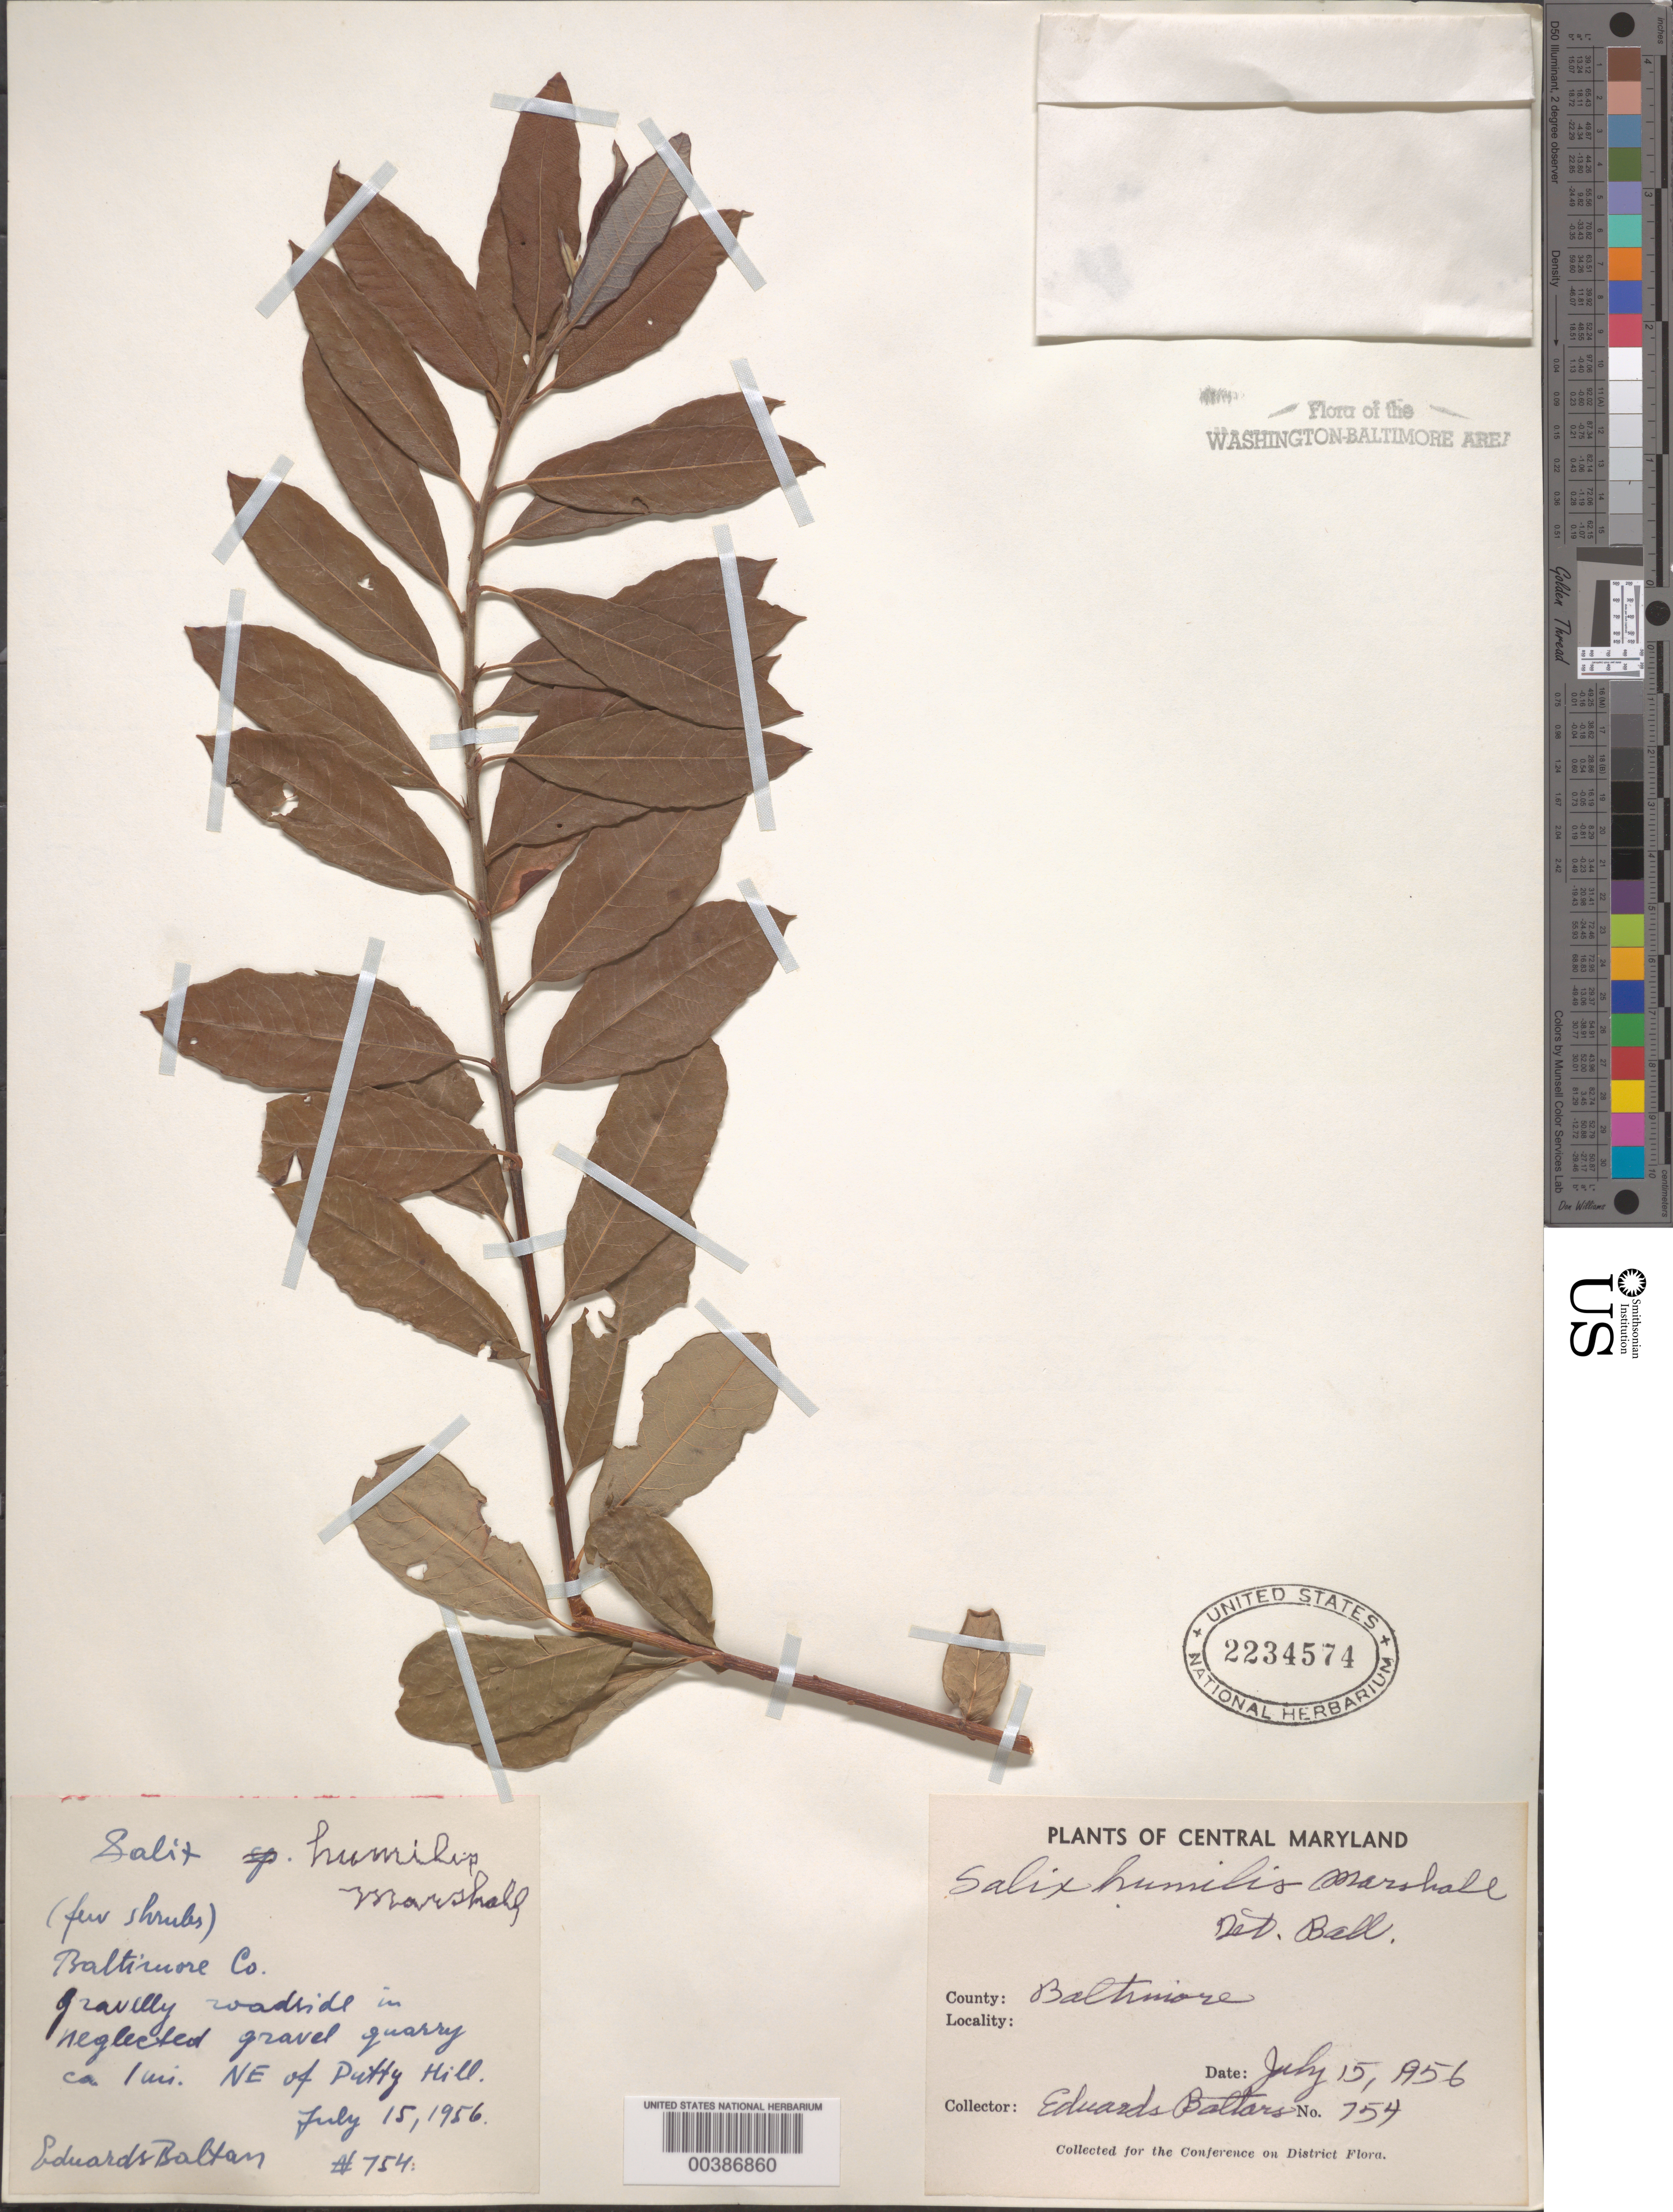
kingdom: Plantae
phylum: Tracheophyta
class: Magnoliopsida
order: Malpighiales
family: Salicaceae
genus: Salix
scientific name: Salix humilis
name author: Marshall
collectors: E. Baltars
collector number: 754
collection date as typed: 15 Jul 1956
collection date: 1956-07-15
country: United States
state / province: Maryland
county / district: Baltimore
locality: Northeast of Putty Hill, Gravel quarry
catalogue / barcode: US 2234574